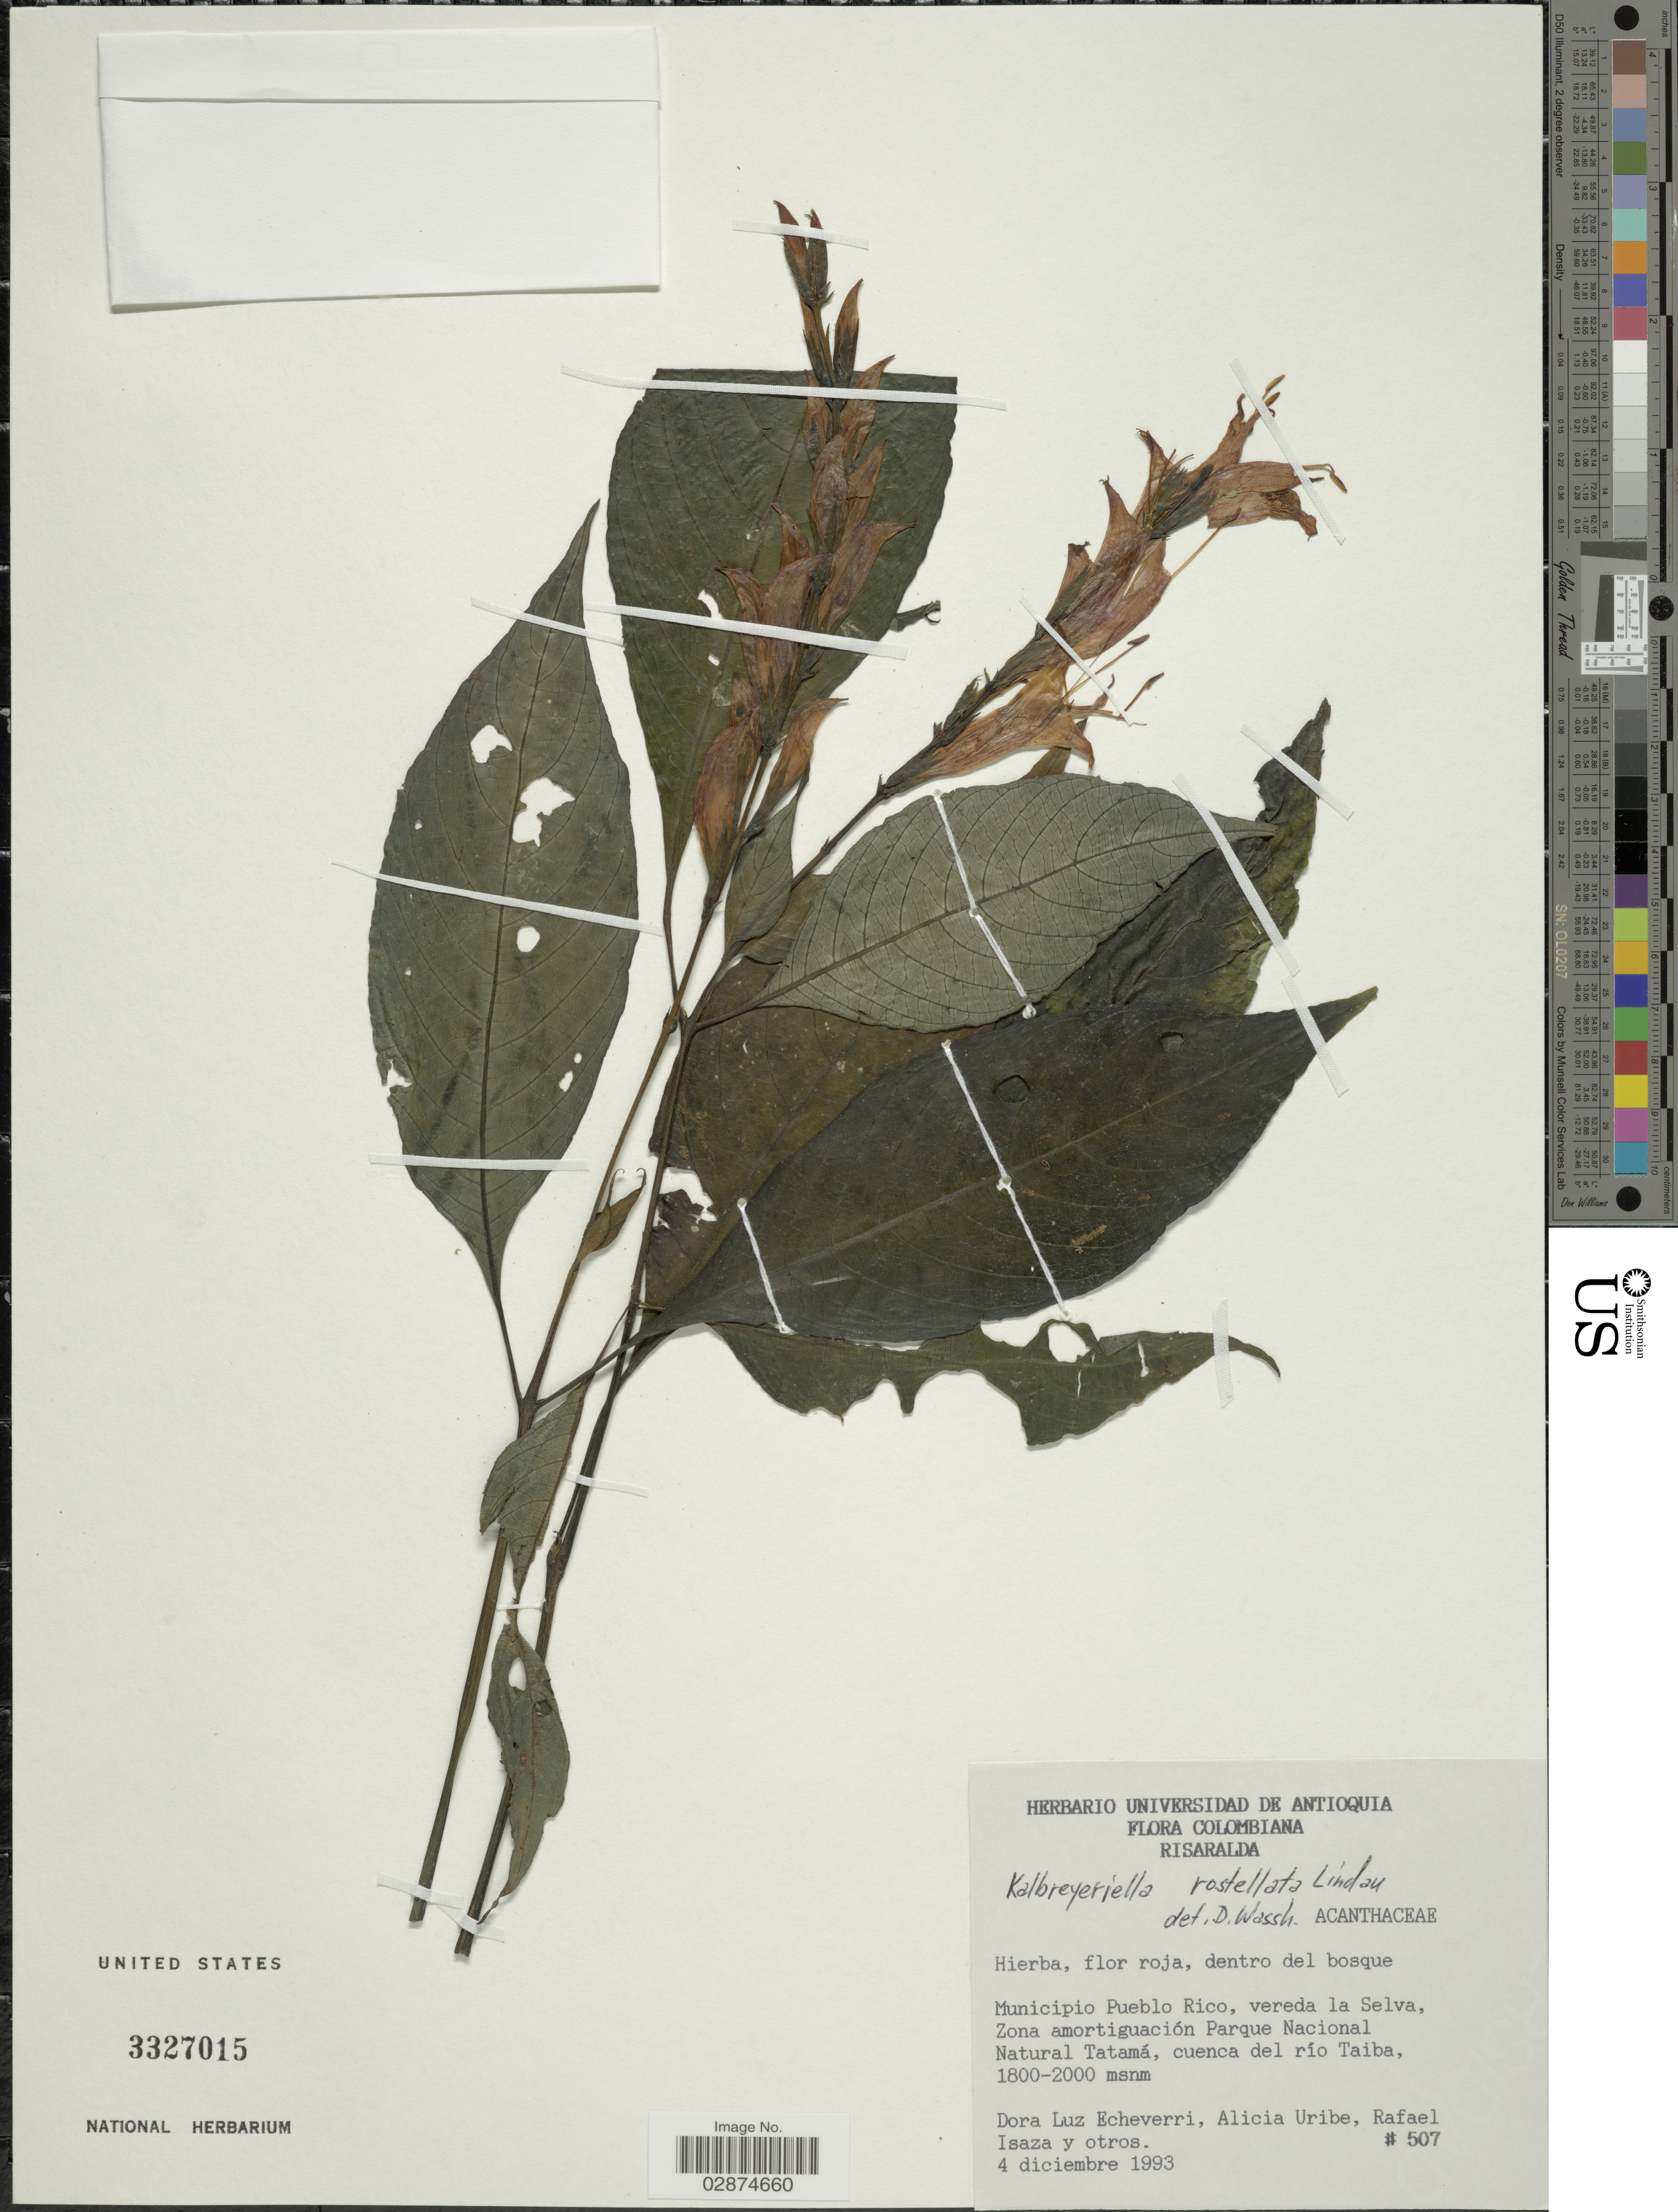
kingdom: Plantae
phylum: Tracheophyta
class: Magnoliopsida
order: Lamiales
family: Acanthaceae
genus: Kalbreyeriella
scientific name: Kalbreyeriella rostellata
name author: Lindau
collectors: D. Echeverri, A. Uribe, R. Isaza & et al.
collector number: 507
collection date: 1993-12-04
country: Colombia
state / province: Risaralda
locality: Municipio Pueblo Rico, vereda la Selva, Zon amortiguación Parque Nacional Natural Tatamá, cuenca del río Taiba.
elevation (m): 1800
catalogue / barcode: US 3327015